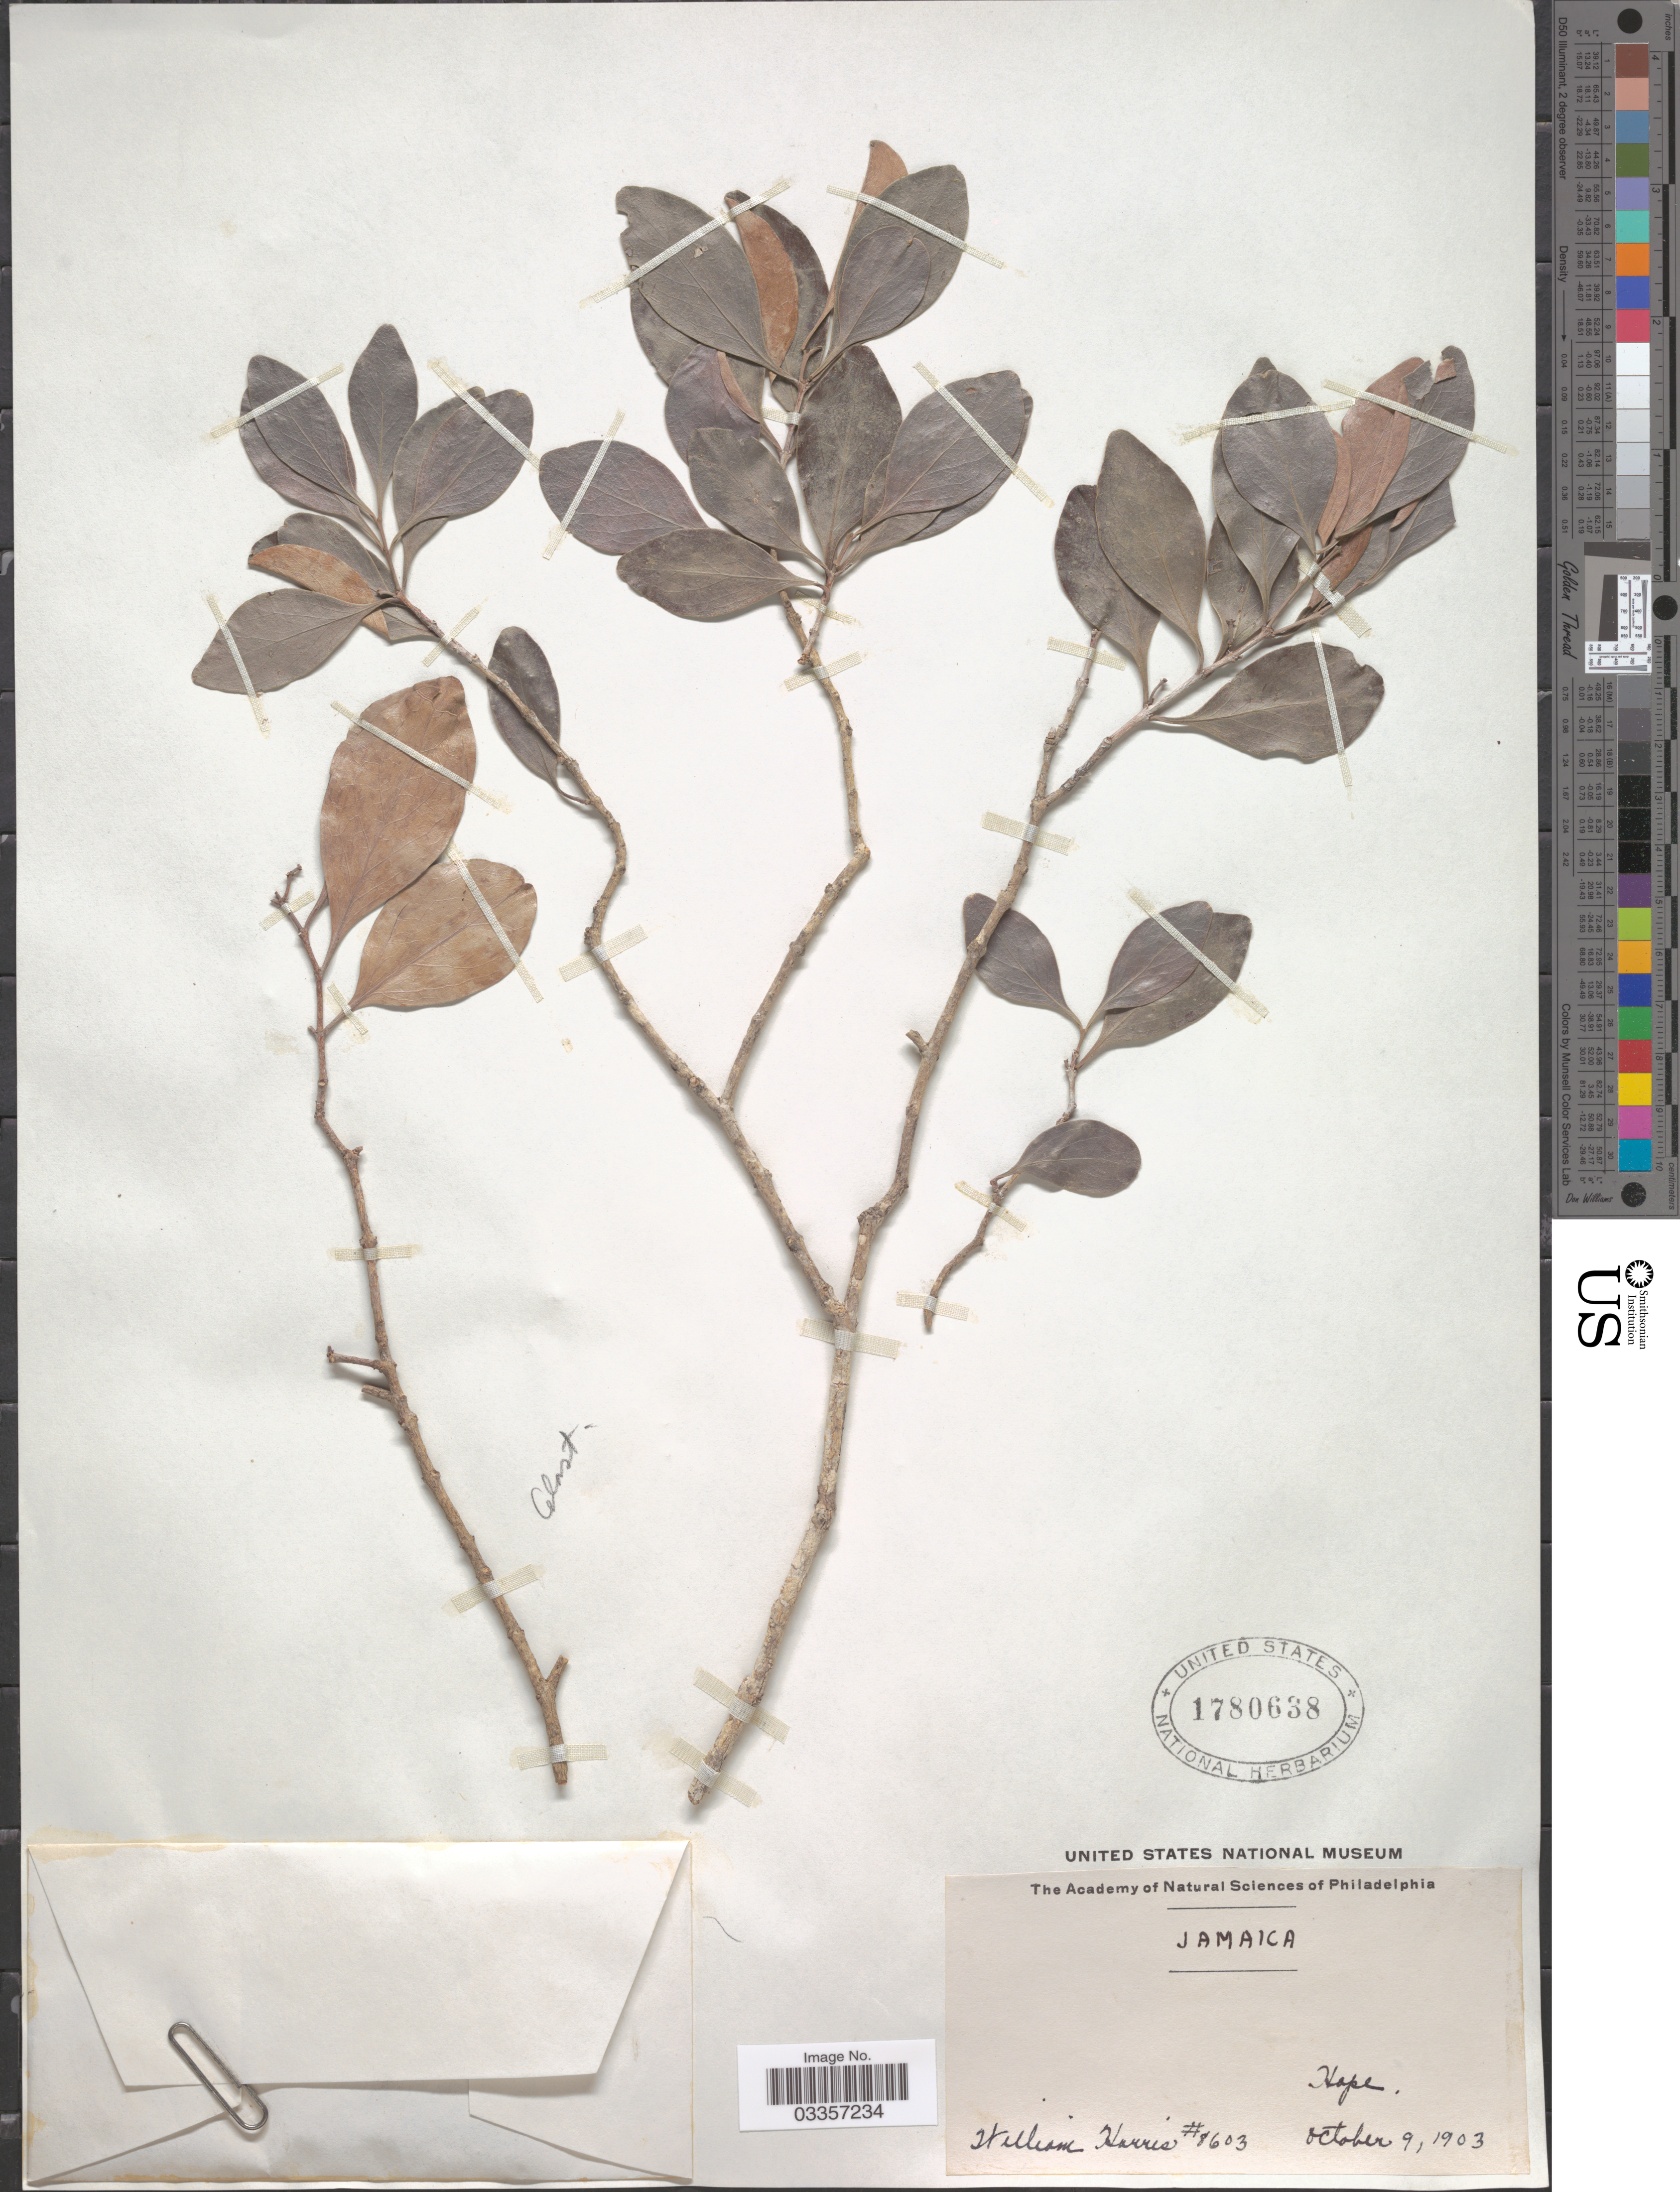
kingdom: Plantae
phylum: Tracheophyta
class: Magnoliopsida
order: Celastrales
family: Celastraceae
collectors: H. Harris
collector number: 8603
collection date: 1903-10-09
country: Jamaica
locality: Hope.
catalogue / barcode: US 1780638